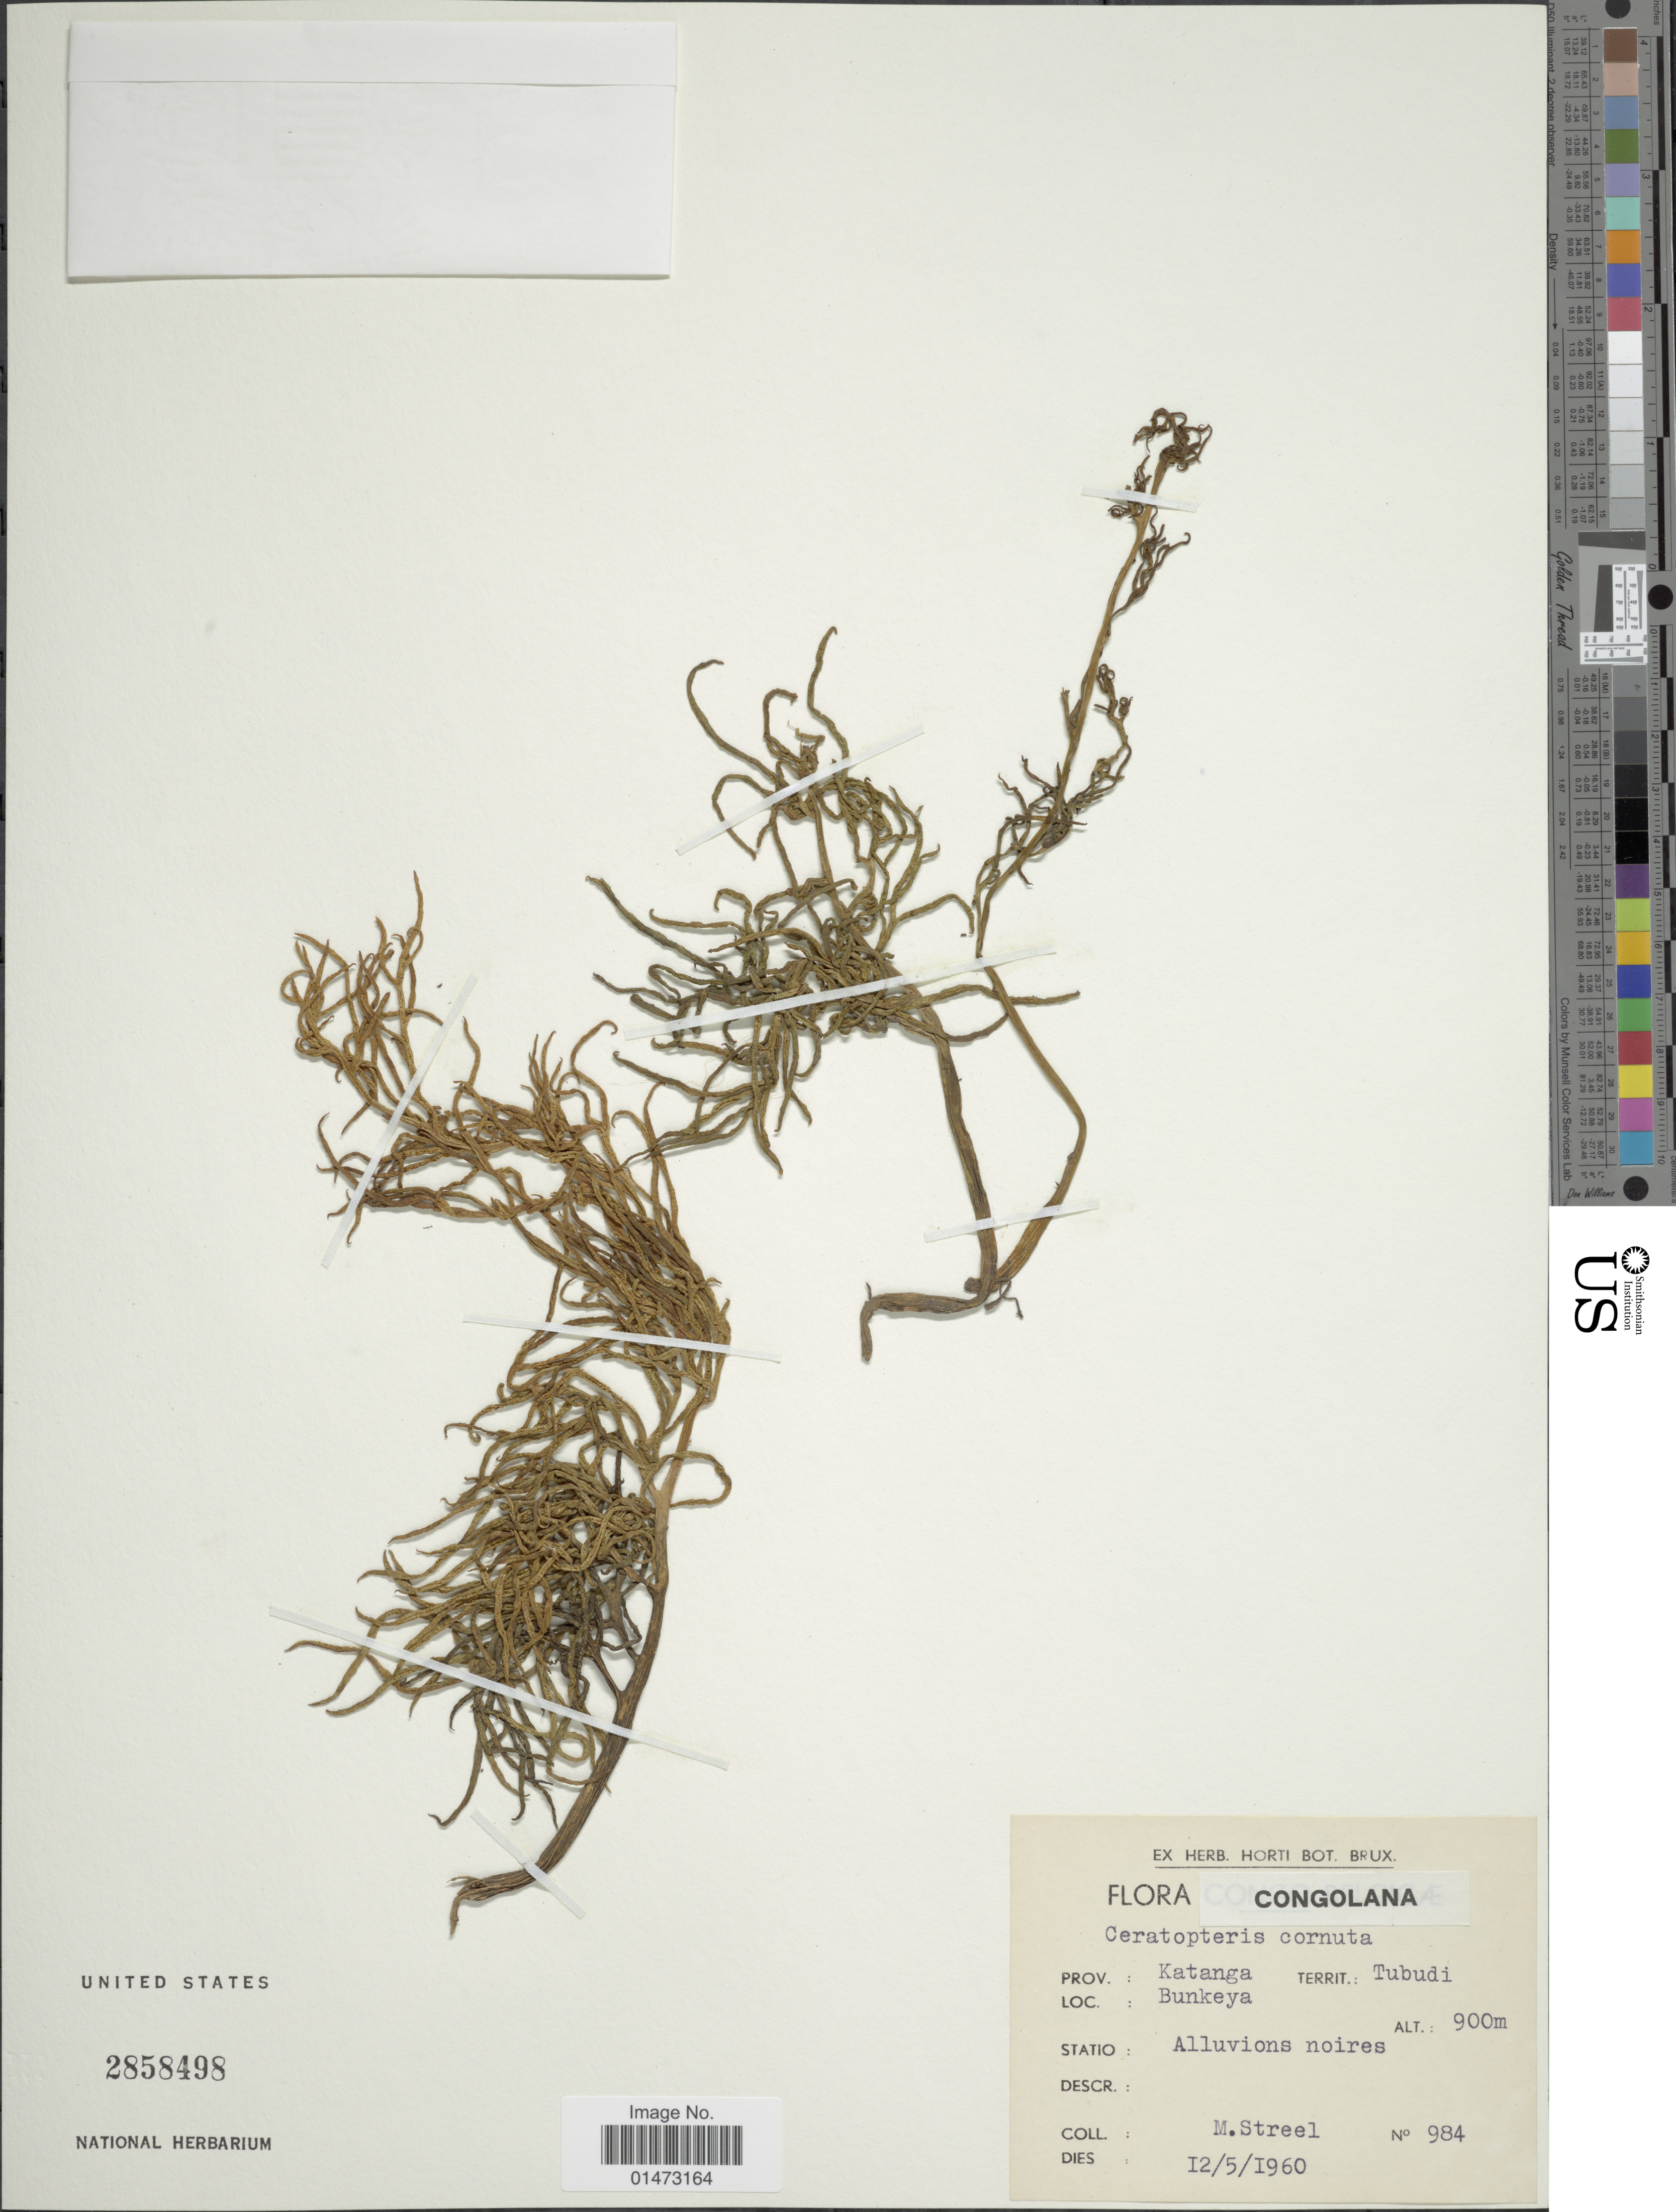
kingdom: Plantae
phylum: Tracheophyta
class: Polypodiopsida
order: Polypodiales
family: Pteridaceae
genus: Ceratopteris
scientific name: Ceratopteris cornuta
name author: (P. Beauv.) Le Prieur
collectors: M. Streel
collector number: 984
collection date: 1960-05-12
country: Congo, Democratic Republic of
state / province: Lualaba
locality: Territ.: Tubudi. Bunkeya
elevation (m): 900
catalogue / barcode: US 2858498